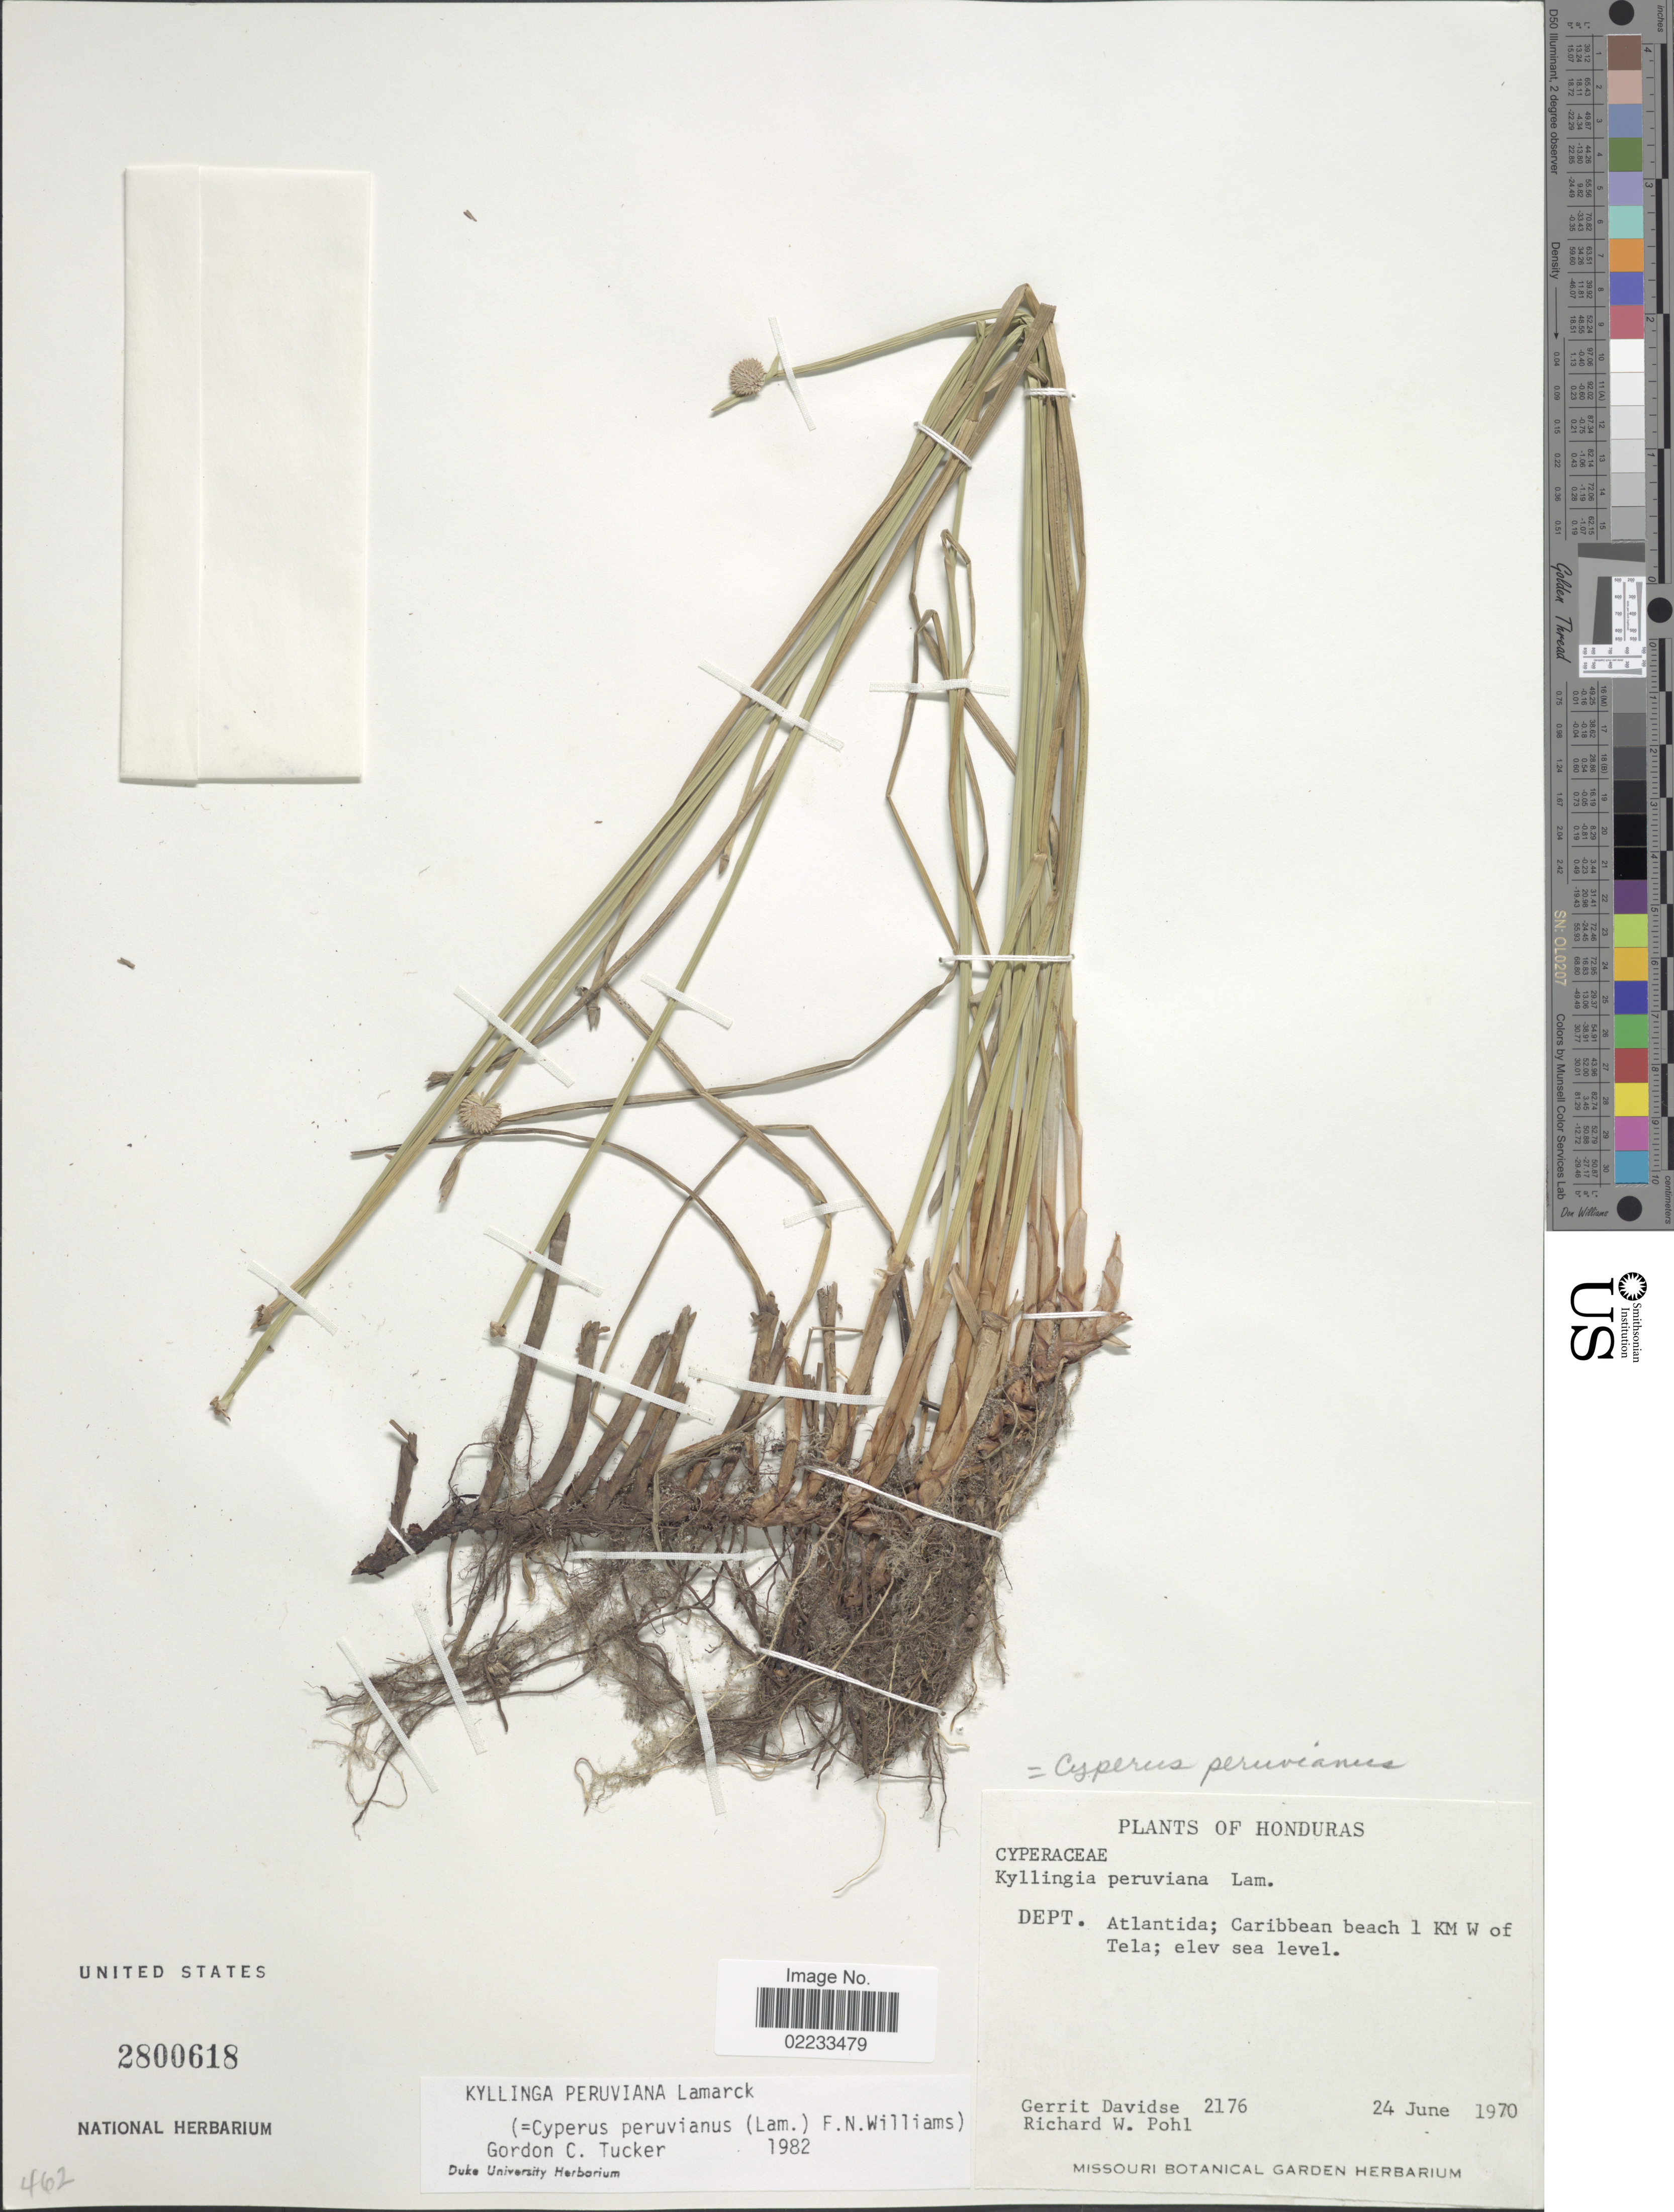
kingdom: Plantae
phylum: Tracheophyta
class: Liliopsida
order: Poales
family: Cyperaceae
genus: Cyperus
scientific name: Cyperus tibialis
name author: (Poit. ex Ledeb.) Govaerts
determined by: Strong, Mark T., (BOT), Smithsonian Institution - National Museum of Natural History (UNITED STATES)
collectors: G. Davidse & R. W. Pohl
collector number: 2176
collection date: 1970-06-24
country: Honduras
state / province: Atlántida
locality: Caribbean beach 1 KM W of Tela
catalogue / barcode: US 2800618